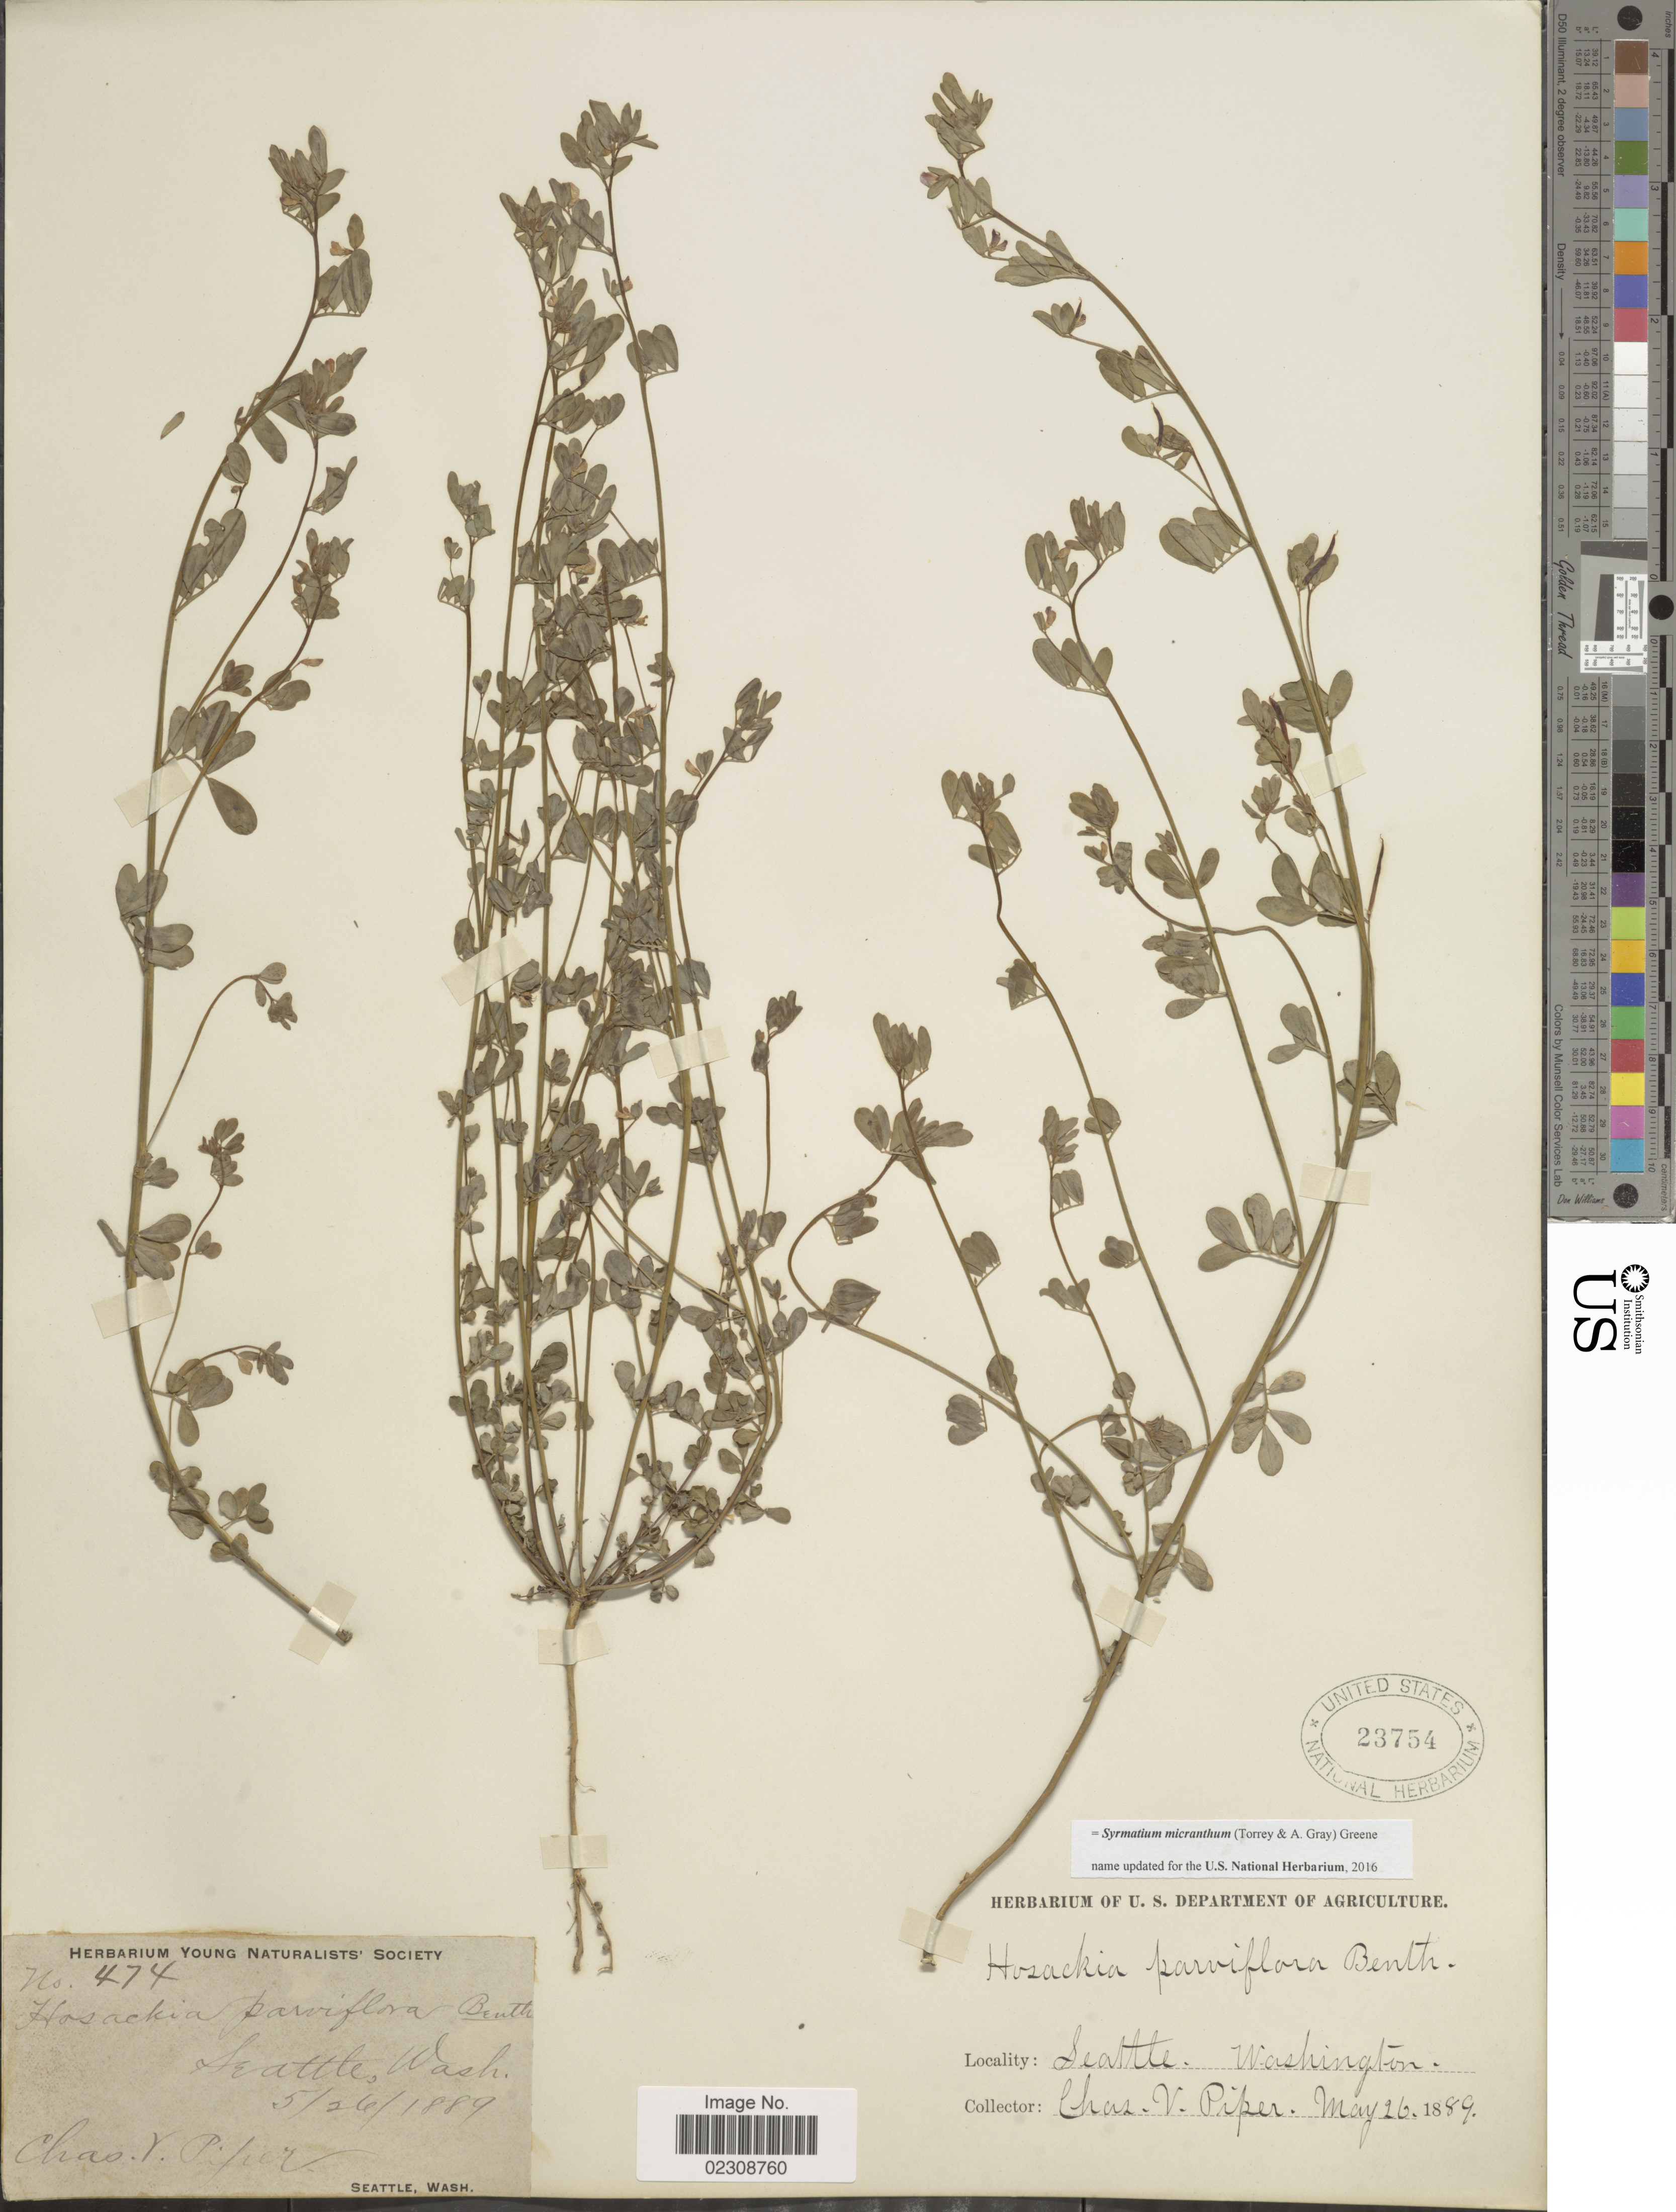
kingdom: Plantae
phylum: Tracheophyta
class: Magnoliopsida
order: Fabales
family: Fabaceae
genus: Syrmatium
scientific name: Syrmatium micranthum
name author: (Torr. & A. Gray) Greene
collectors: C. V. Piper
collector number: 474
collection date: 1889-05-26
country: United States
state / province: Washington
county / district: King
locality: Seattle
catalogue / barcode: US 23754